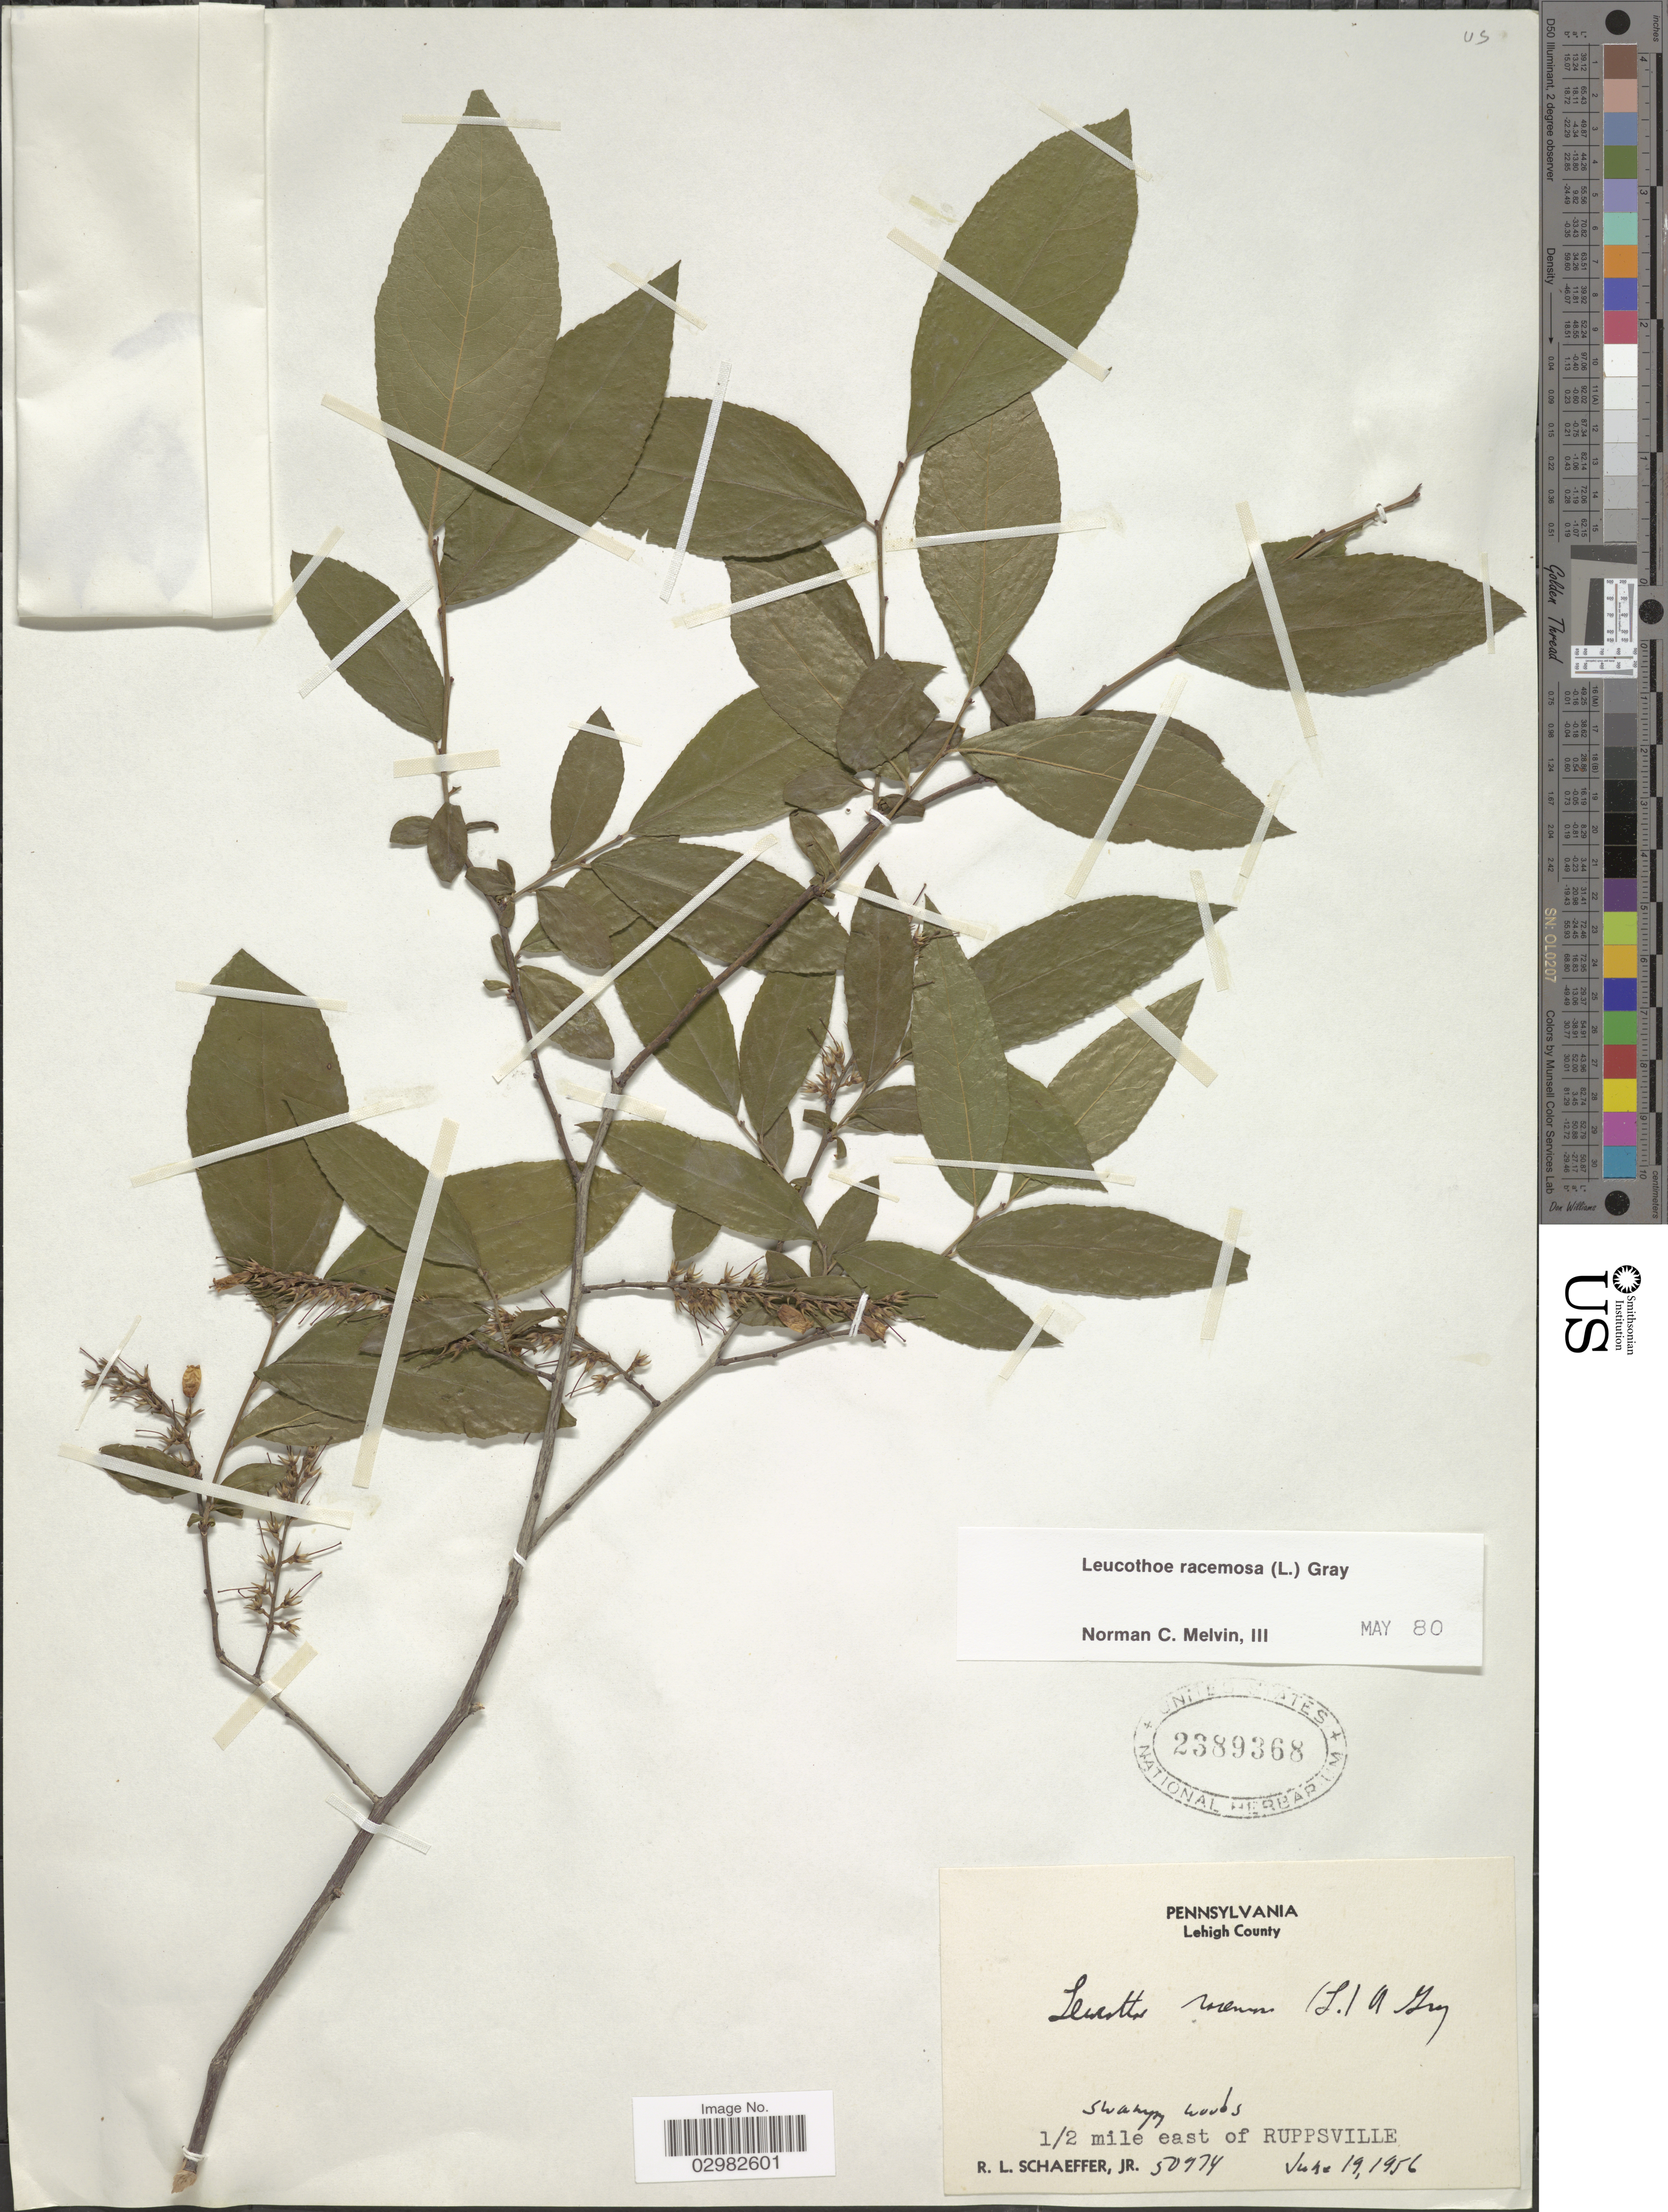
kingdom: Plantae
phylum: Tracheophyta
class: Magnoliopsida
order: Ericales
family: Ericaceae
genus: Leucothoe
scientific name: Leucothoë racemosa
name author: (L.) A. Gray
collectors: R. L. Schaeffer Jr.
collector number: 50974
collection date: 1956-06-19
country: United States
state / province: Pennsylvania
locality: Lehigh County, 1/2 mile east of Ruppsville.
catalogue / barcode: US 2389368